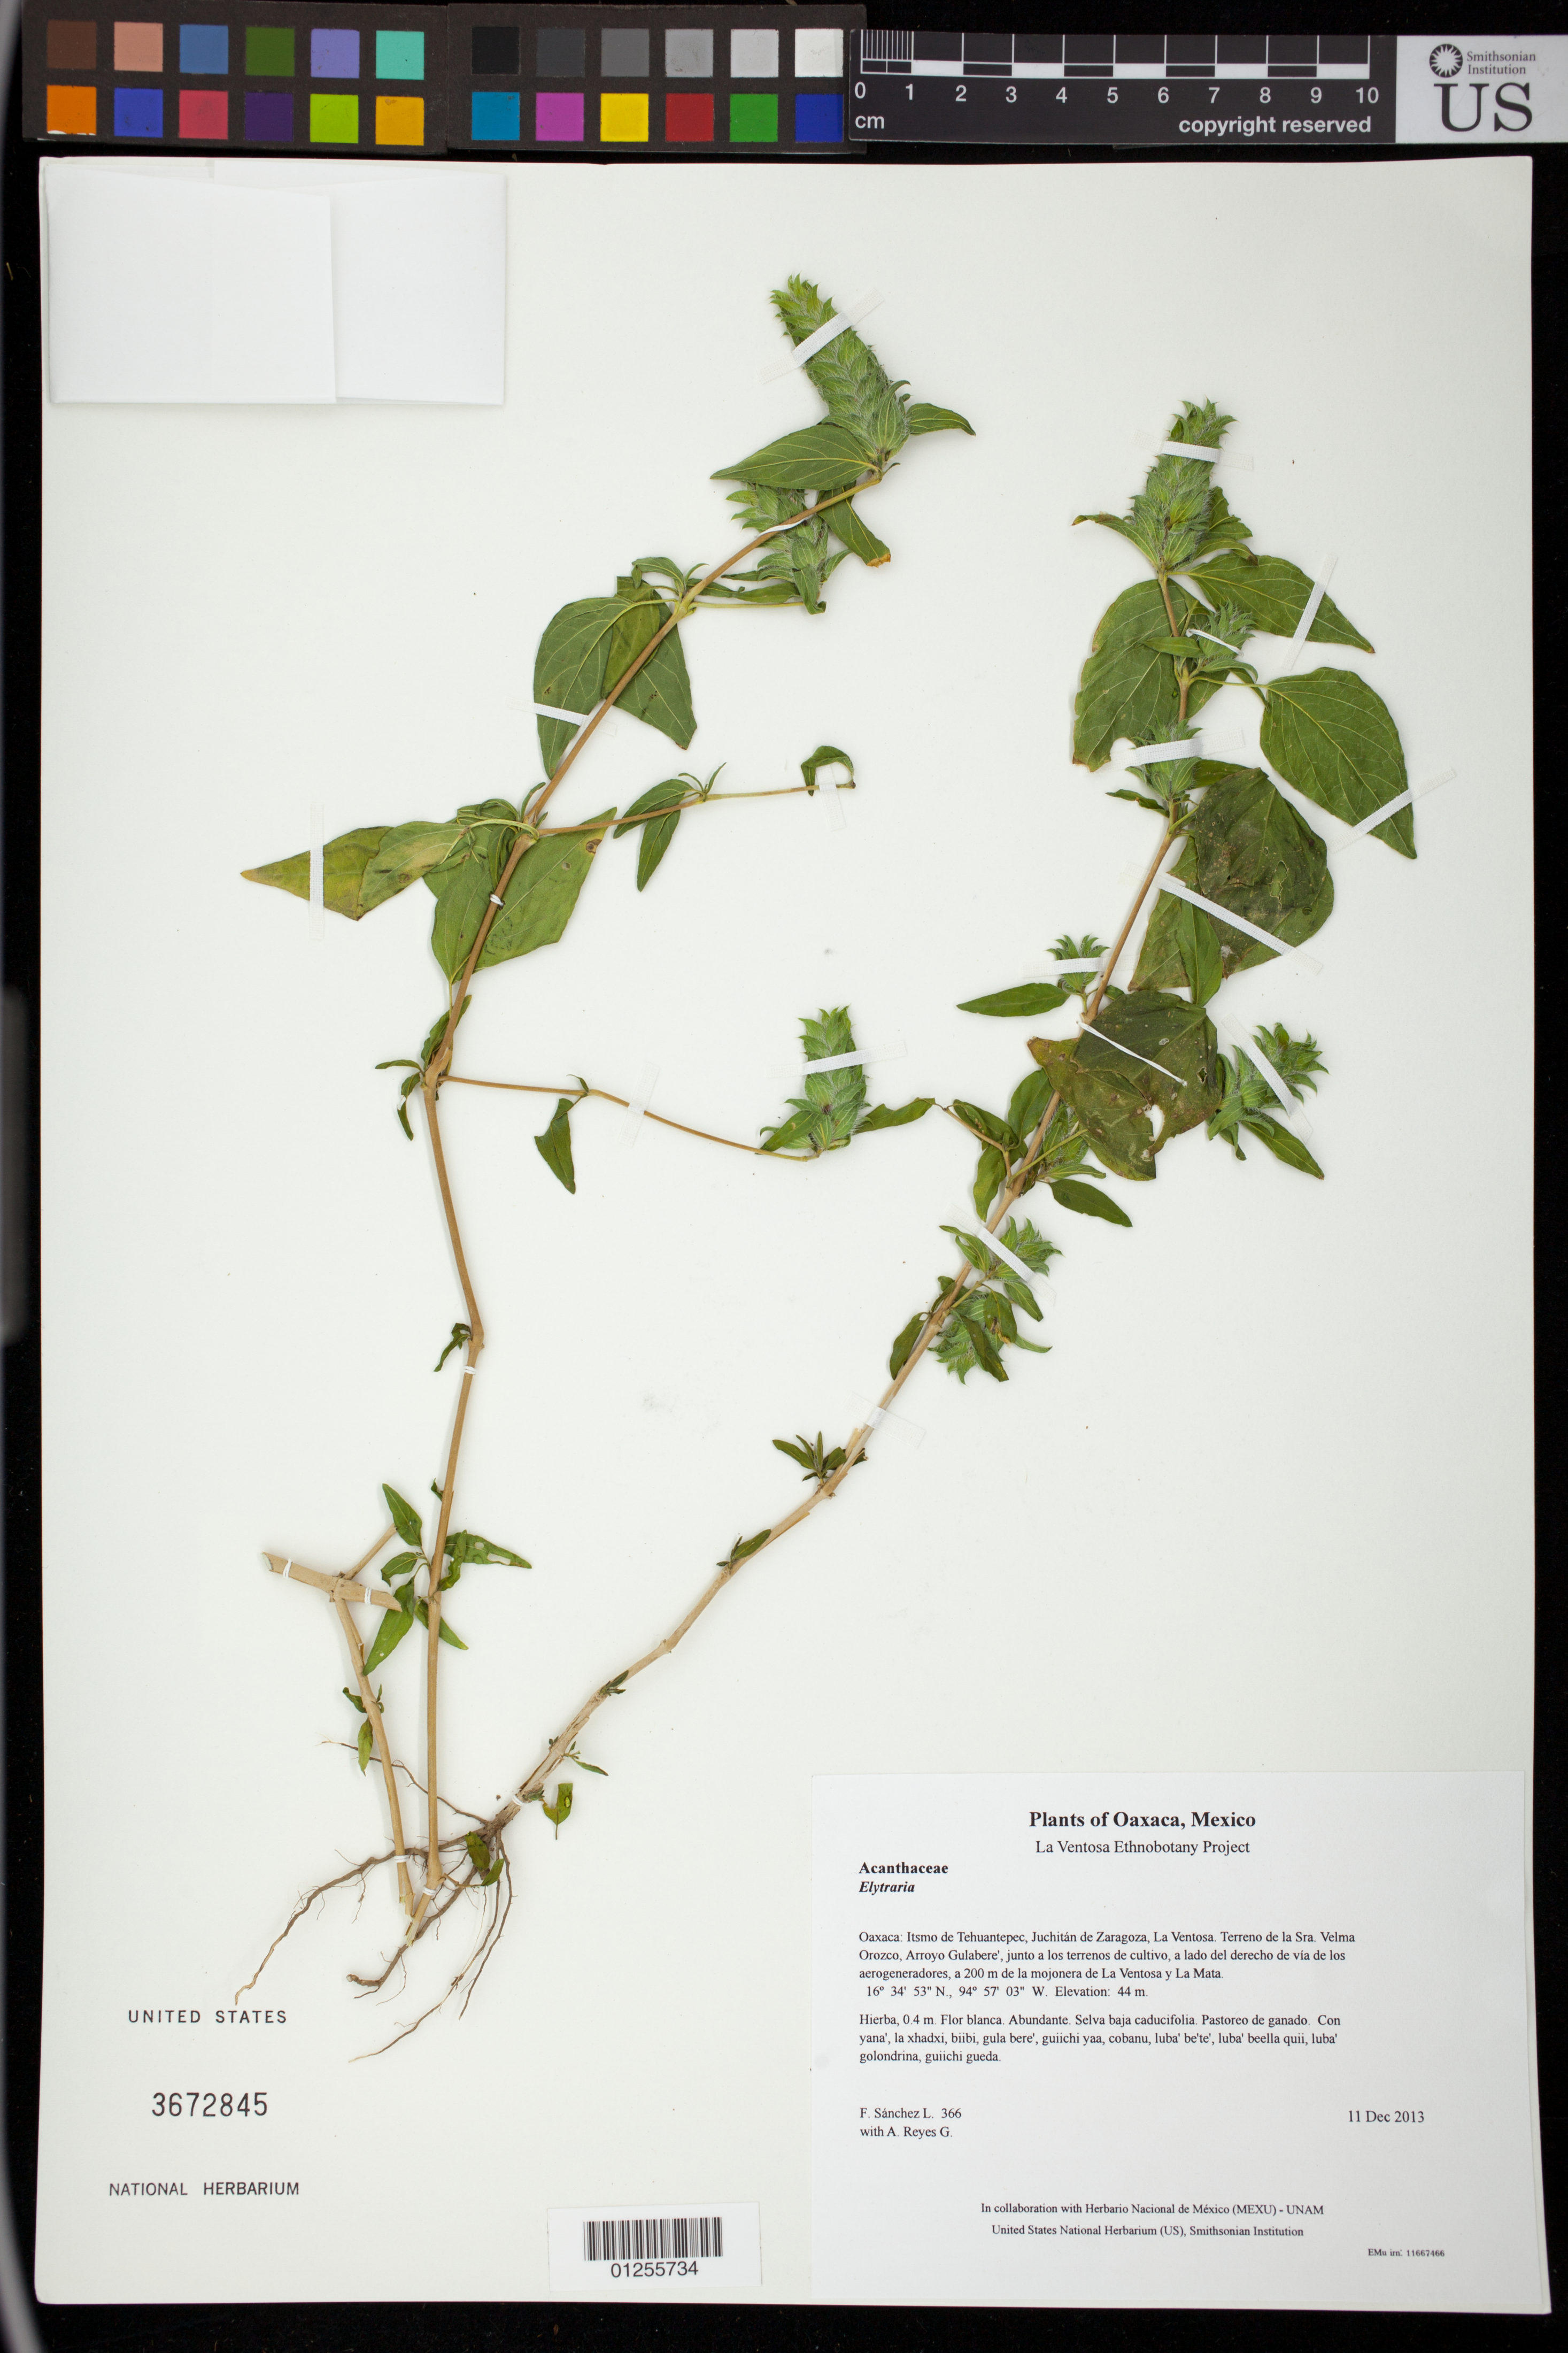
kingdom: Plantae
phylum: Tracheophyta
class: Magnoliopsida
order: Lamiales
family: Acanthaceae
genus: Tetramerium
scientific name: Tetramerium nervosum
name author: Nees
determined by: Reyes García, A.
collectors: F. Sánchez L. & A. Reyes G.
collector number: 366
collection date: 2013-12-11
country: Mexico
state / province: Oaxaca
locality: Itsmo de Tehuantepec, Juchitán de Zaragoza, La Ventosa. Terreno de la Sra. Velma Orozco, Arroyo Gulabere', junto a los terrenos de cultivo, a lado del derecho de vía de los aerogeneradores, a 200 m de la mojonera de La Ventosa y La Mata.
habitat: Selva baja caducifolia. Pastoreo de ganado.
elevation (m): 44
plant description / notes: JEBOT, MEXU, US; Guixi bandaga. 0.4 m. Guie' naquichi'. Stale.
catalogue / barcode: US 3672845